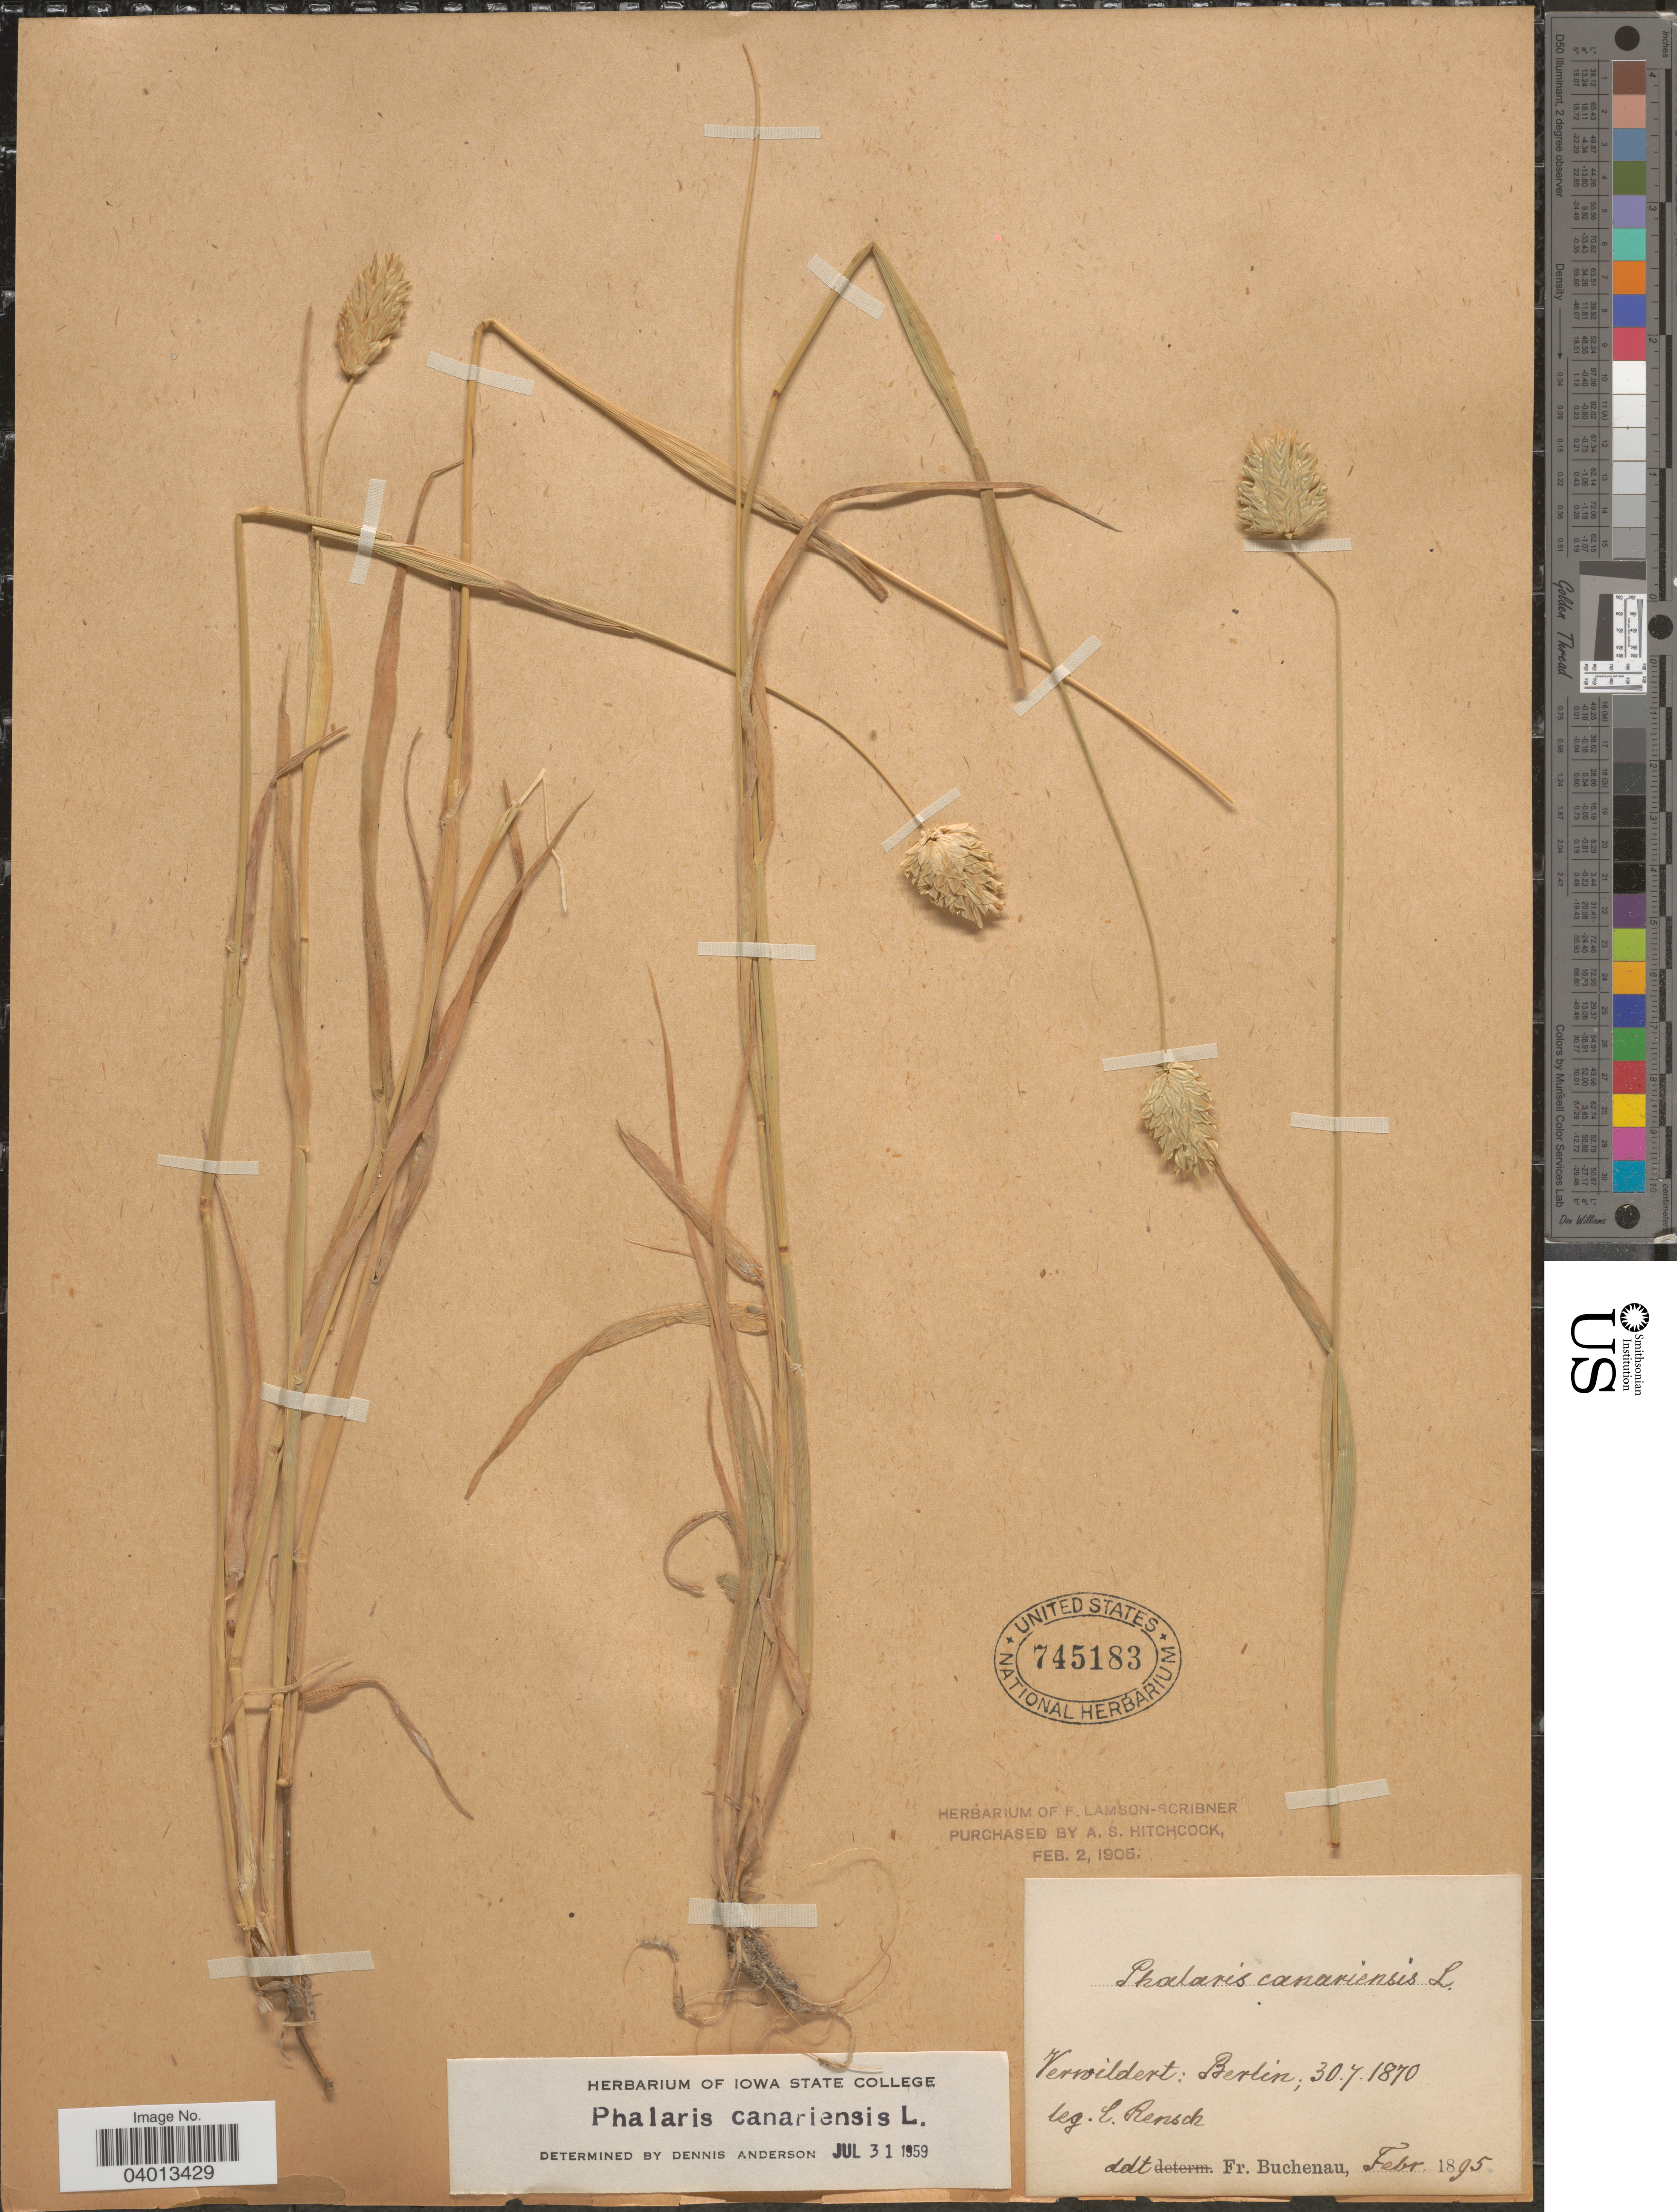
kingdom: Plantae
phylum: Tracheophyta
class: Liliopsida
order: Poales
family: Poaceae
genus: Phalaris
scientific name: Phalaris canariensis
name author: L.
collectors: C. Rensch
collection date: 1870-07-30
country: Germany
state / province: Berlin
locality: Verwildert.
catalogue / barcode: US 745183